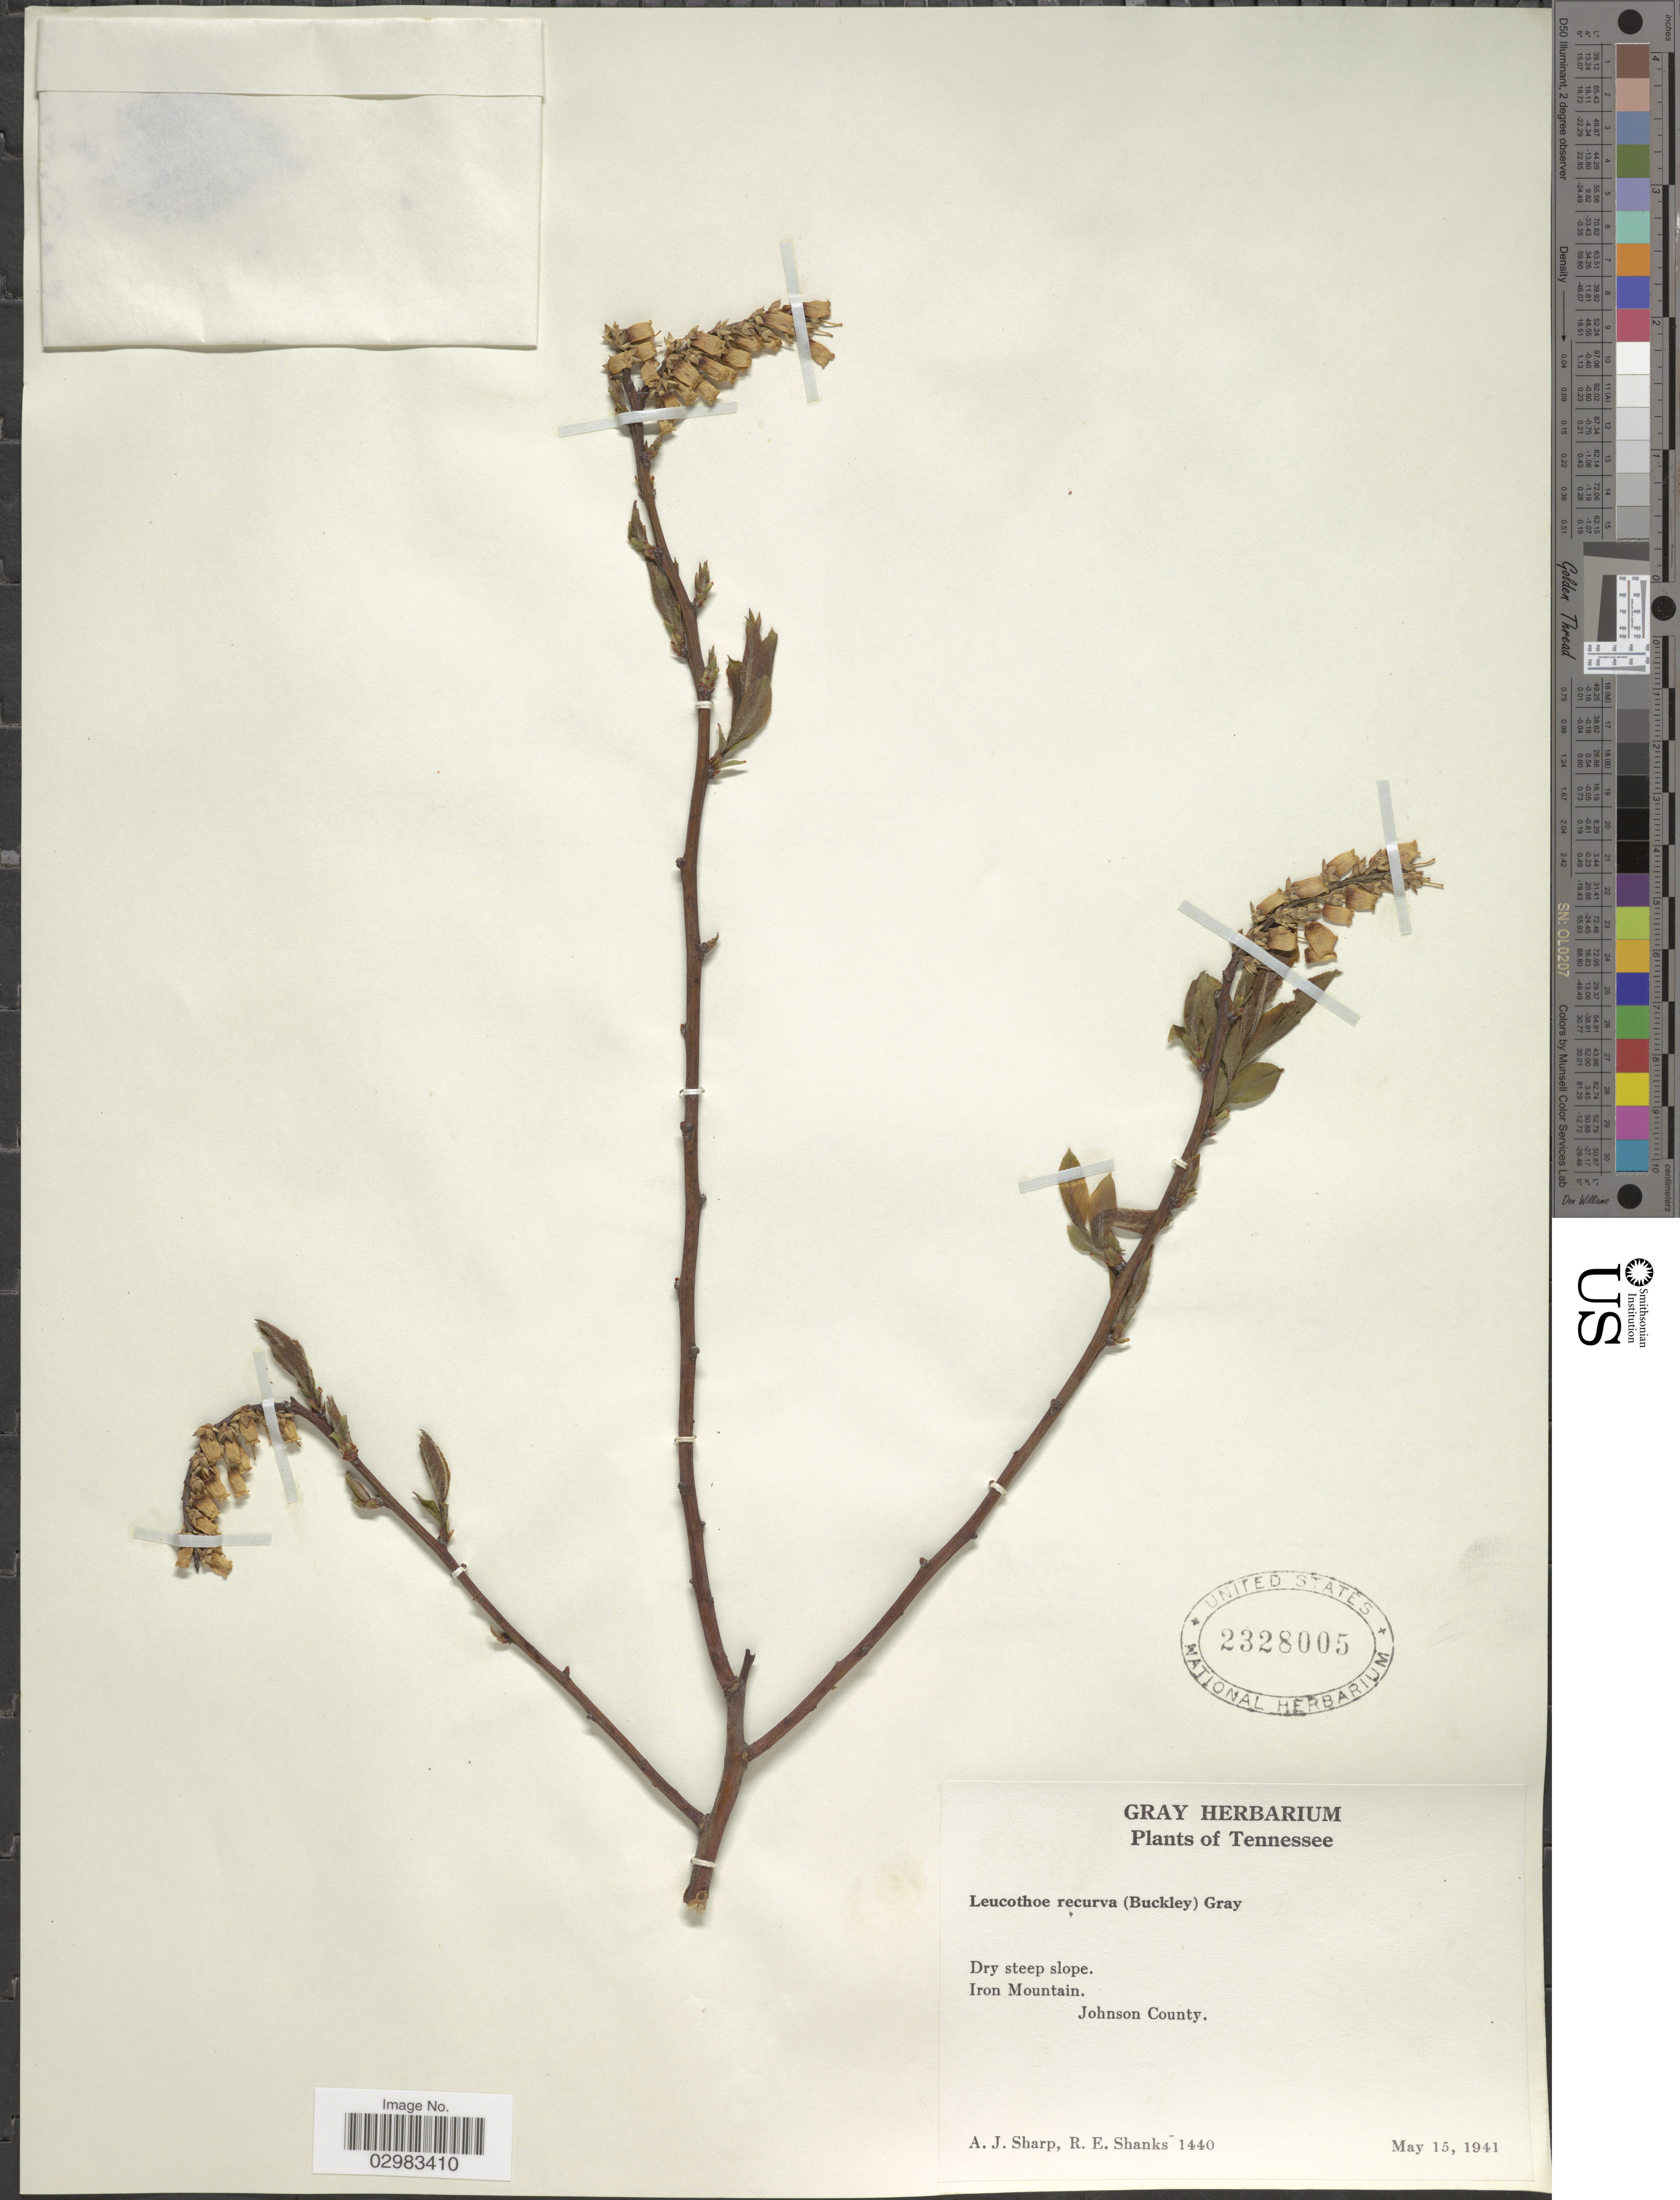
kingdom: Plantae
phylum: Tracheophyta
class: Magnoliopsida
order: Ericales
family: Ericaceae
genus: Leucothoe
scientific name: Leucothoë racemosa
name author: (L.) A. Gray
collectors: A. J. Sharp & R. Shanks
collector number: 1440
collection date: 1941-05-15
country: United States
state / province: Tennessee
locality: Iron Mountain Johnson County.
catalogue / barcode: US 2328005